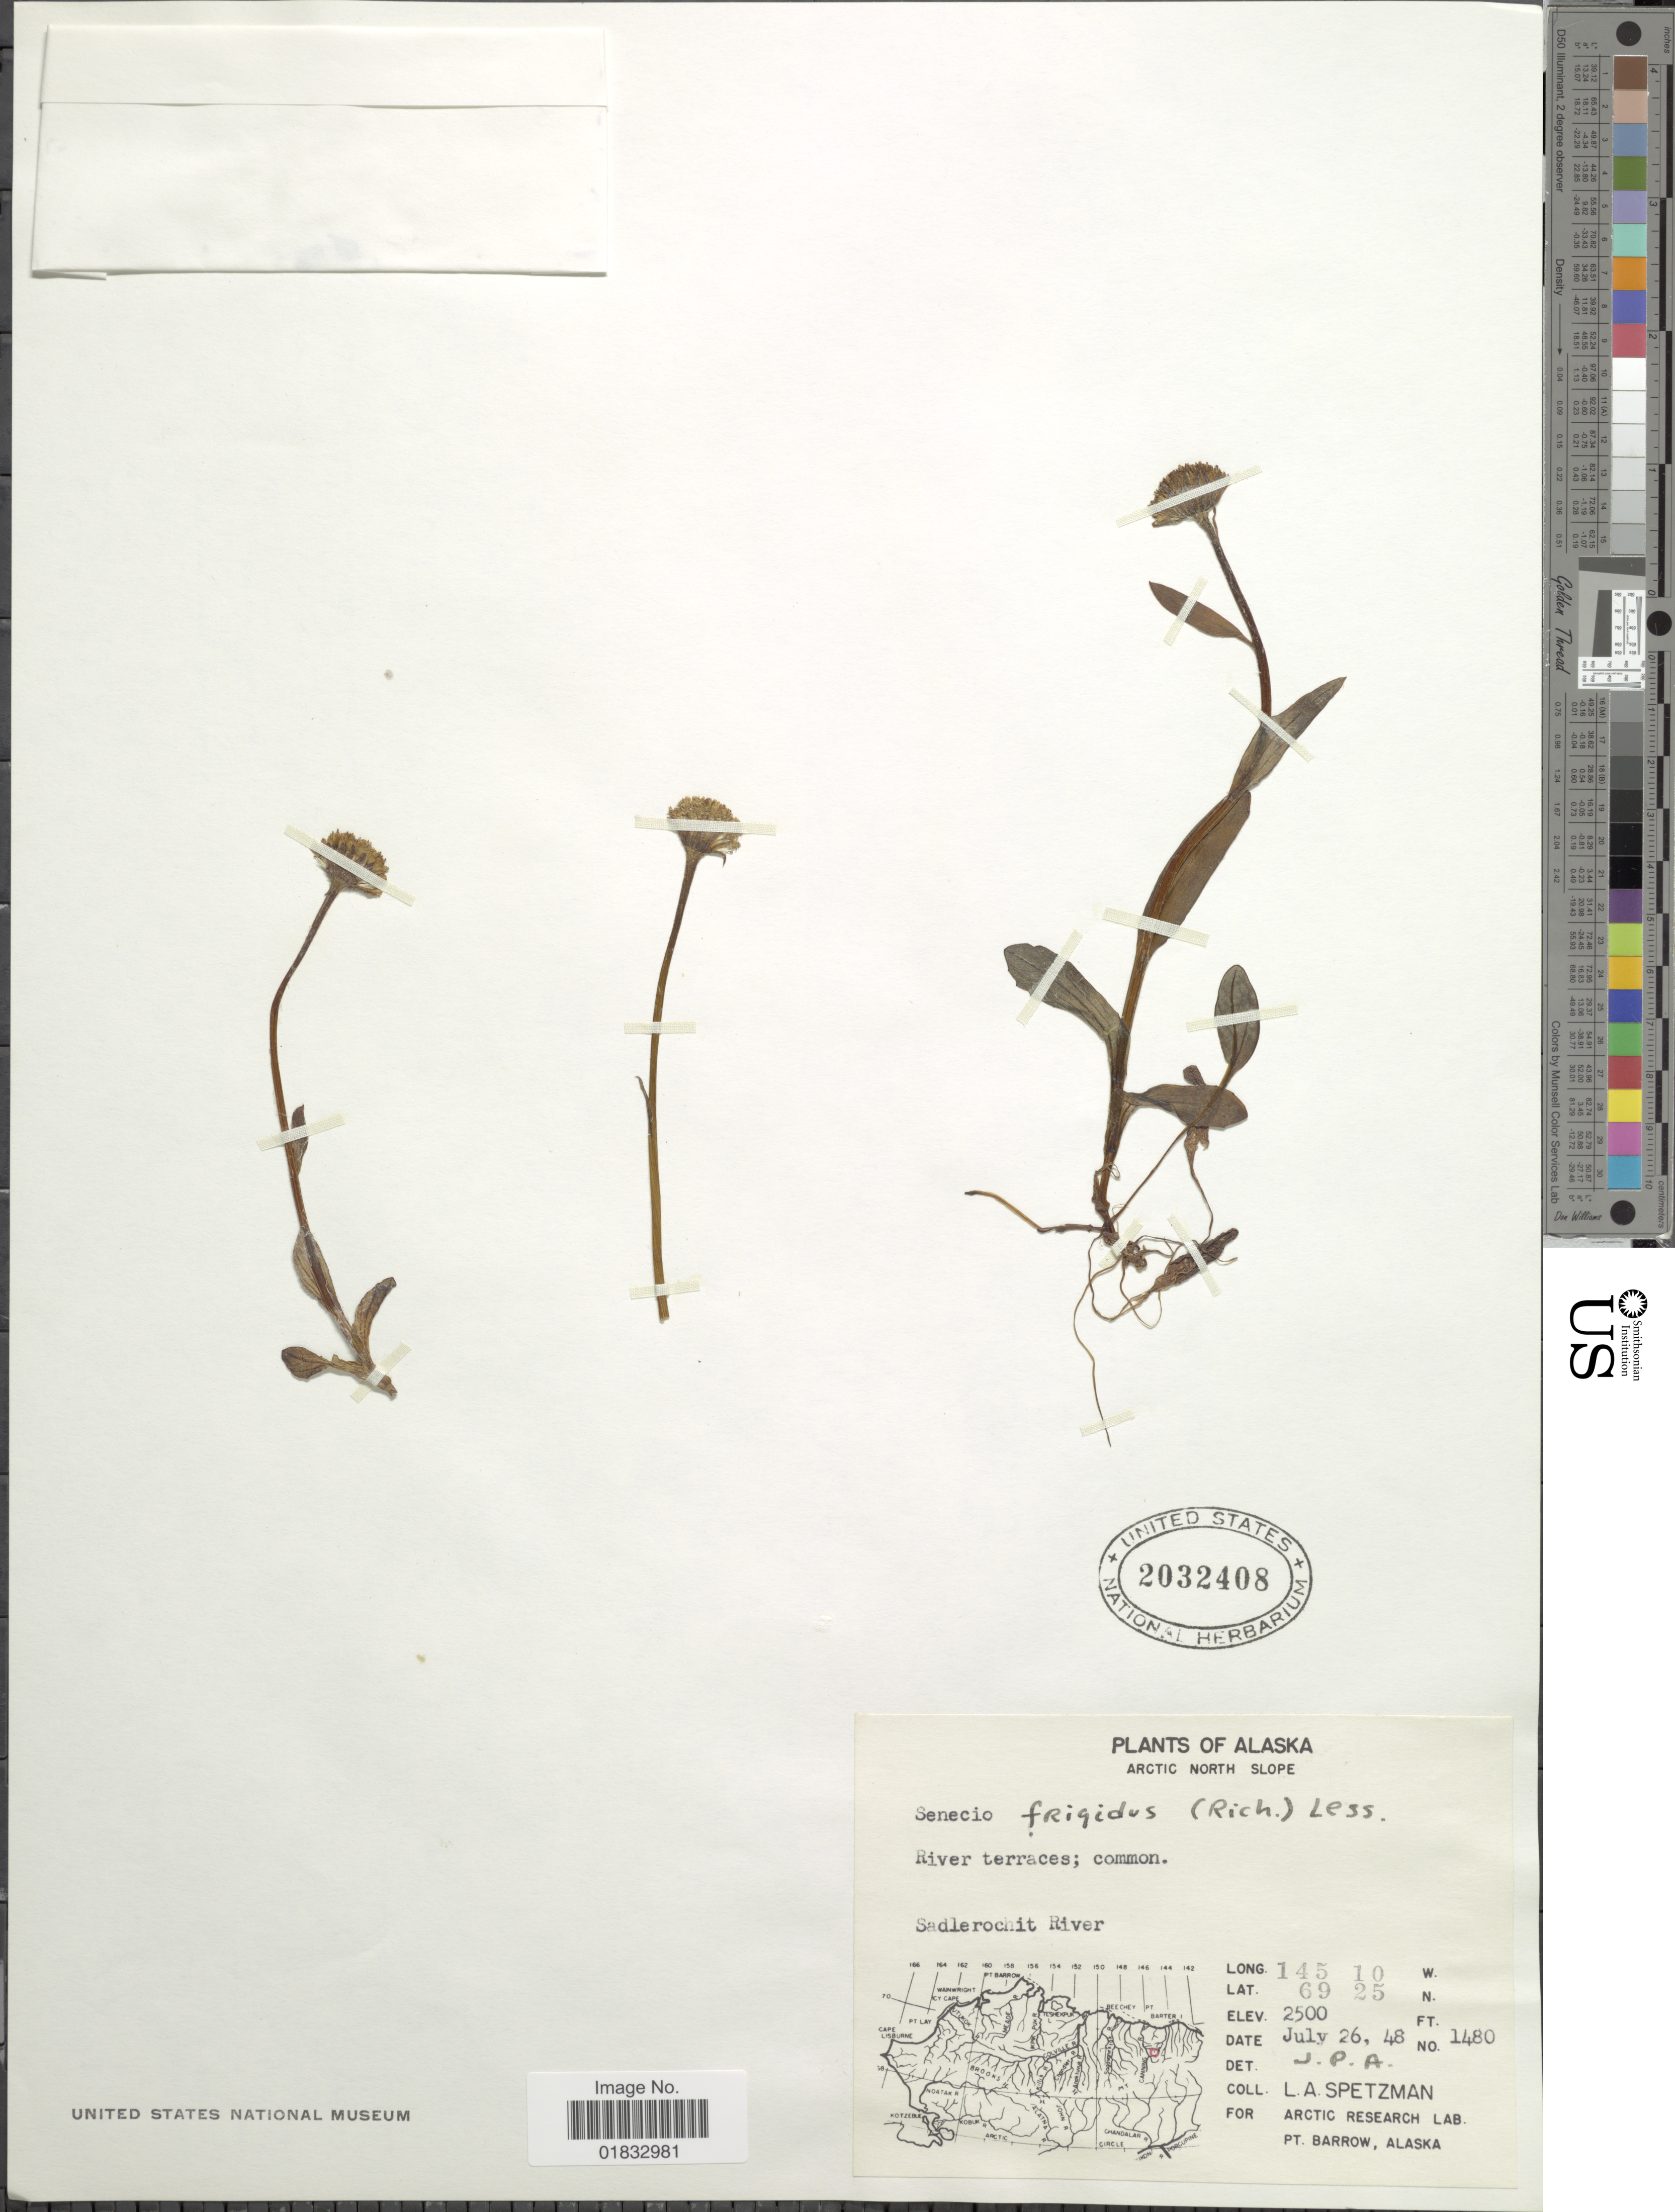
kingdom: Plantae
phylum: Tracheophyta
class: Magnoliopsida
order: Asterales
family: Asteraceae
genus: Tephroseris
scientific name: Tephroseris frigida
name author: (Richardson) Holub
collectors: L. Spetzman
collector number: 1480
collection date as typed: Transcribed d/m/y: 26/7/48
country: United States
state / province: Alaska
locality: Arctic North Slope, River terraces; common. Sadlerochit River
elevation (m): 762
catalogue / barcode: US 2032408